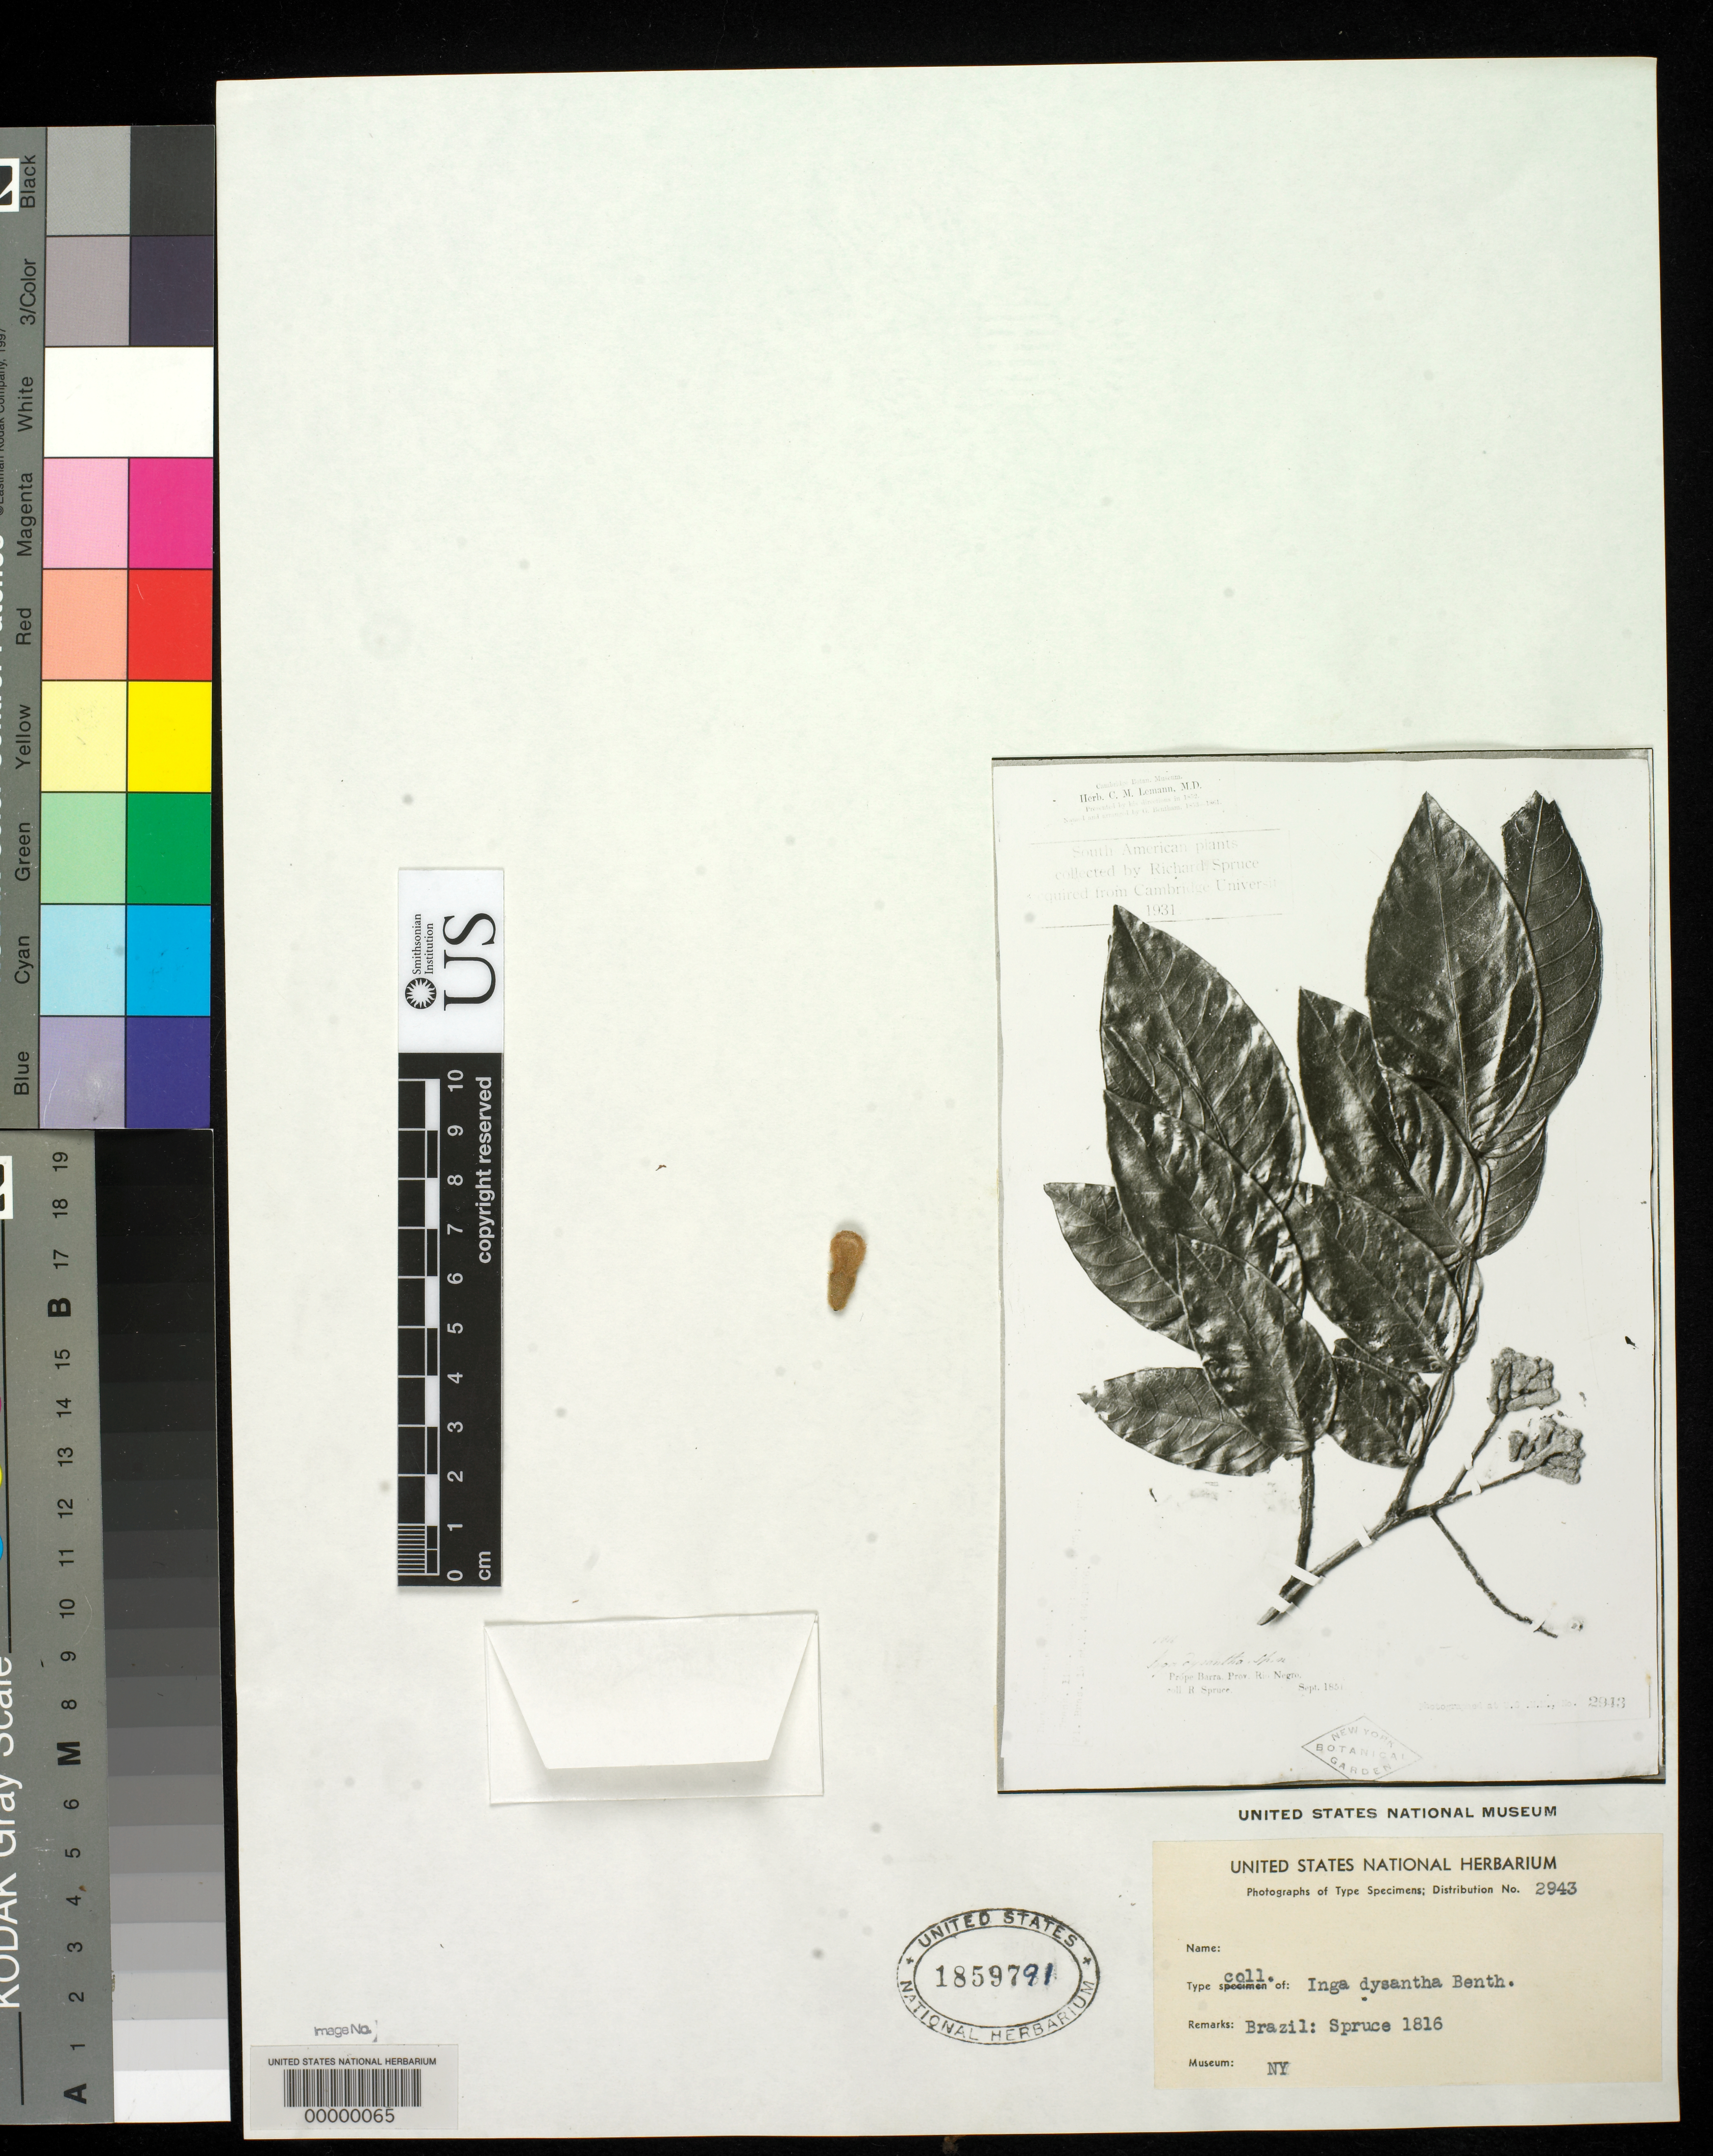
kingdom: Plantae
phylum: Tracheophyta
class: Magnoliopsida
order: Fabales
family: Fabaceae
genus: Inga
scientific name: Inga dysantha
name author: Benth.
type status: Type Fragment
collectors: R. Spruce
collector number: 1816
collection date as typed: Sep 1851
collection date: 1851-09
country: Brazil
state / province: Amazonas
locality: Rio Negro, near Barra.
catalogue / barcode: US 1859791